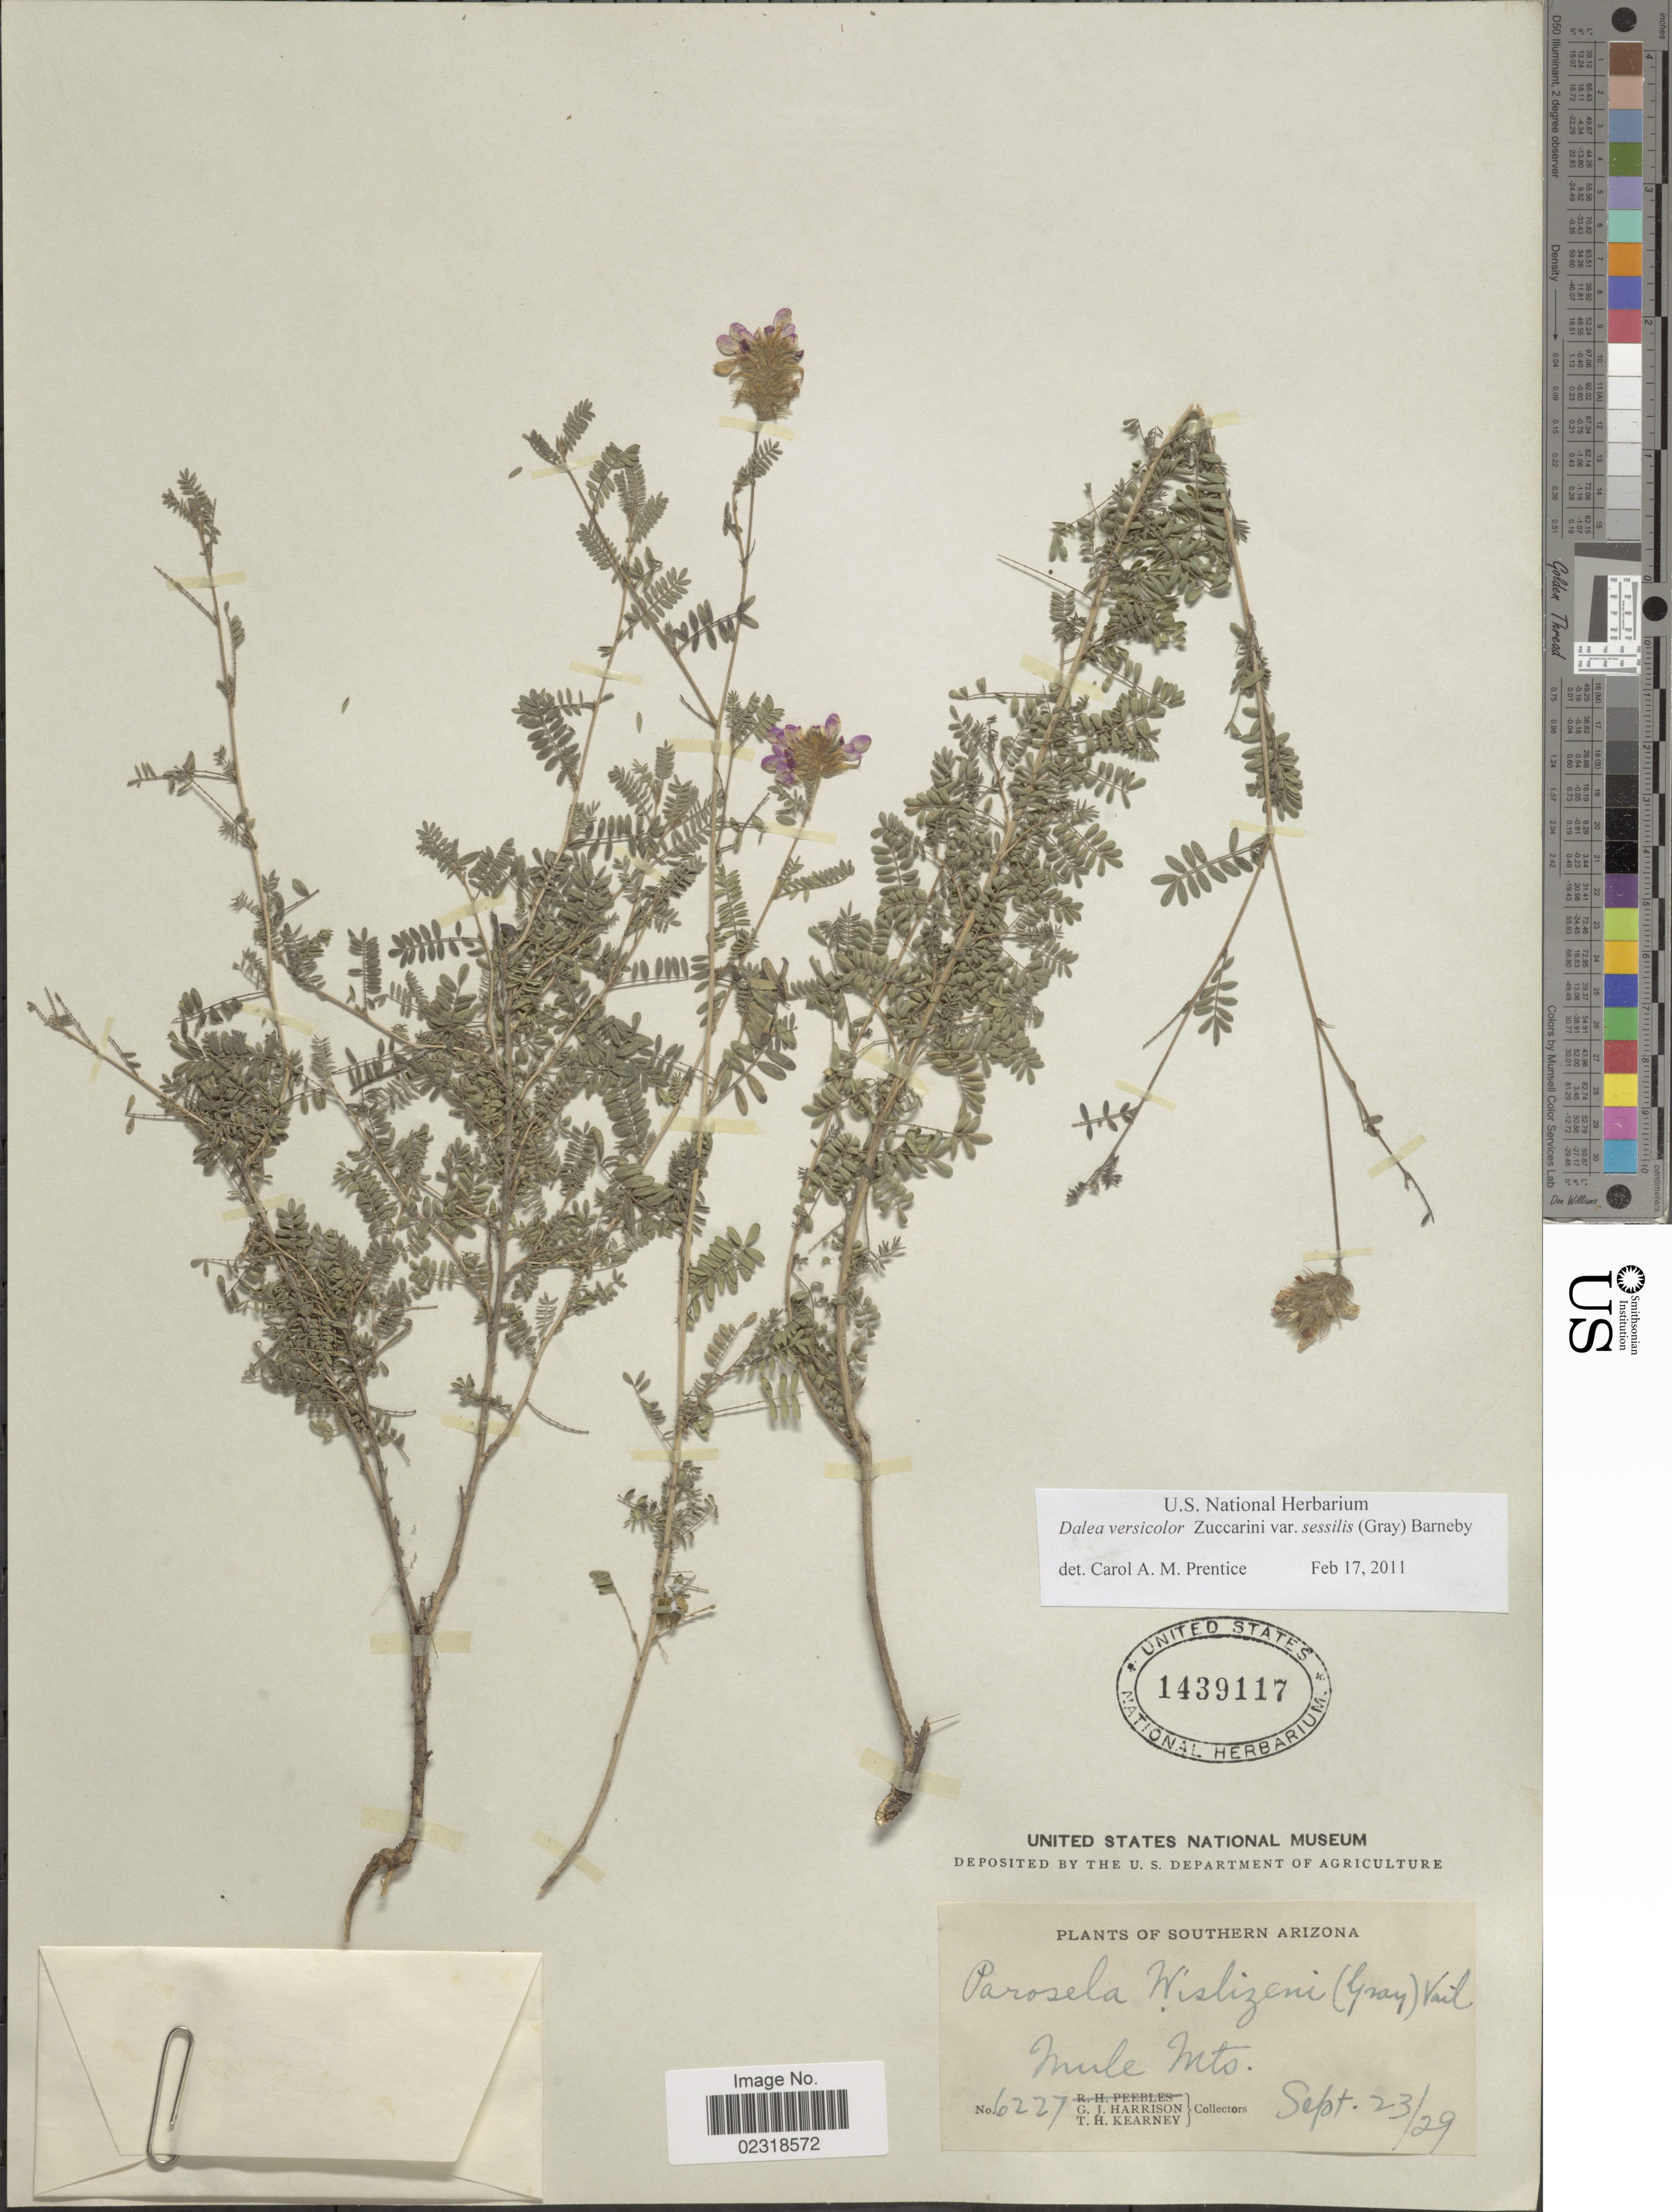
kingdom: Plantae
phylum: Tracheophyta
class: Magnoliopsida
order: Fabales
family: Fabaceae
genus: Dalea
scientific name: Dalea versicolor var. sessilis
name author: Zucc.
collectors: G. J. Harrison & T. H. Kearney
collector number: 6227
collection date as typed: Transcribed d/m/y: 23/9/29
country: United States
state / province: Arizona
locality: Southern Arizona, Mule Mts.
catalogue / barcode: US 1439117